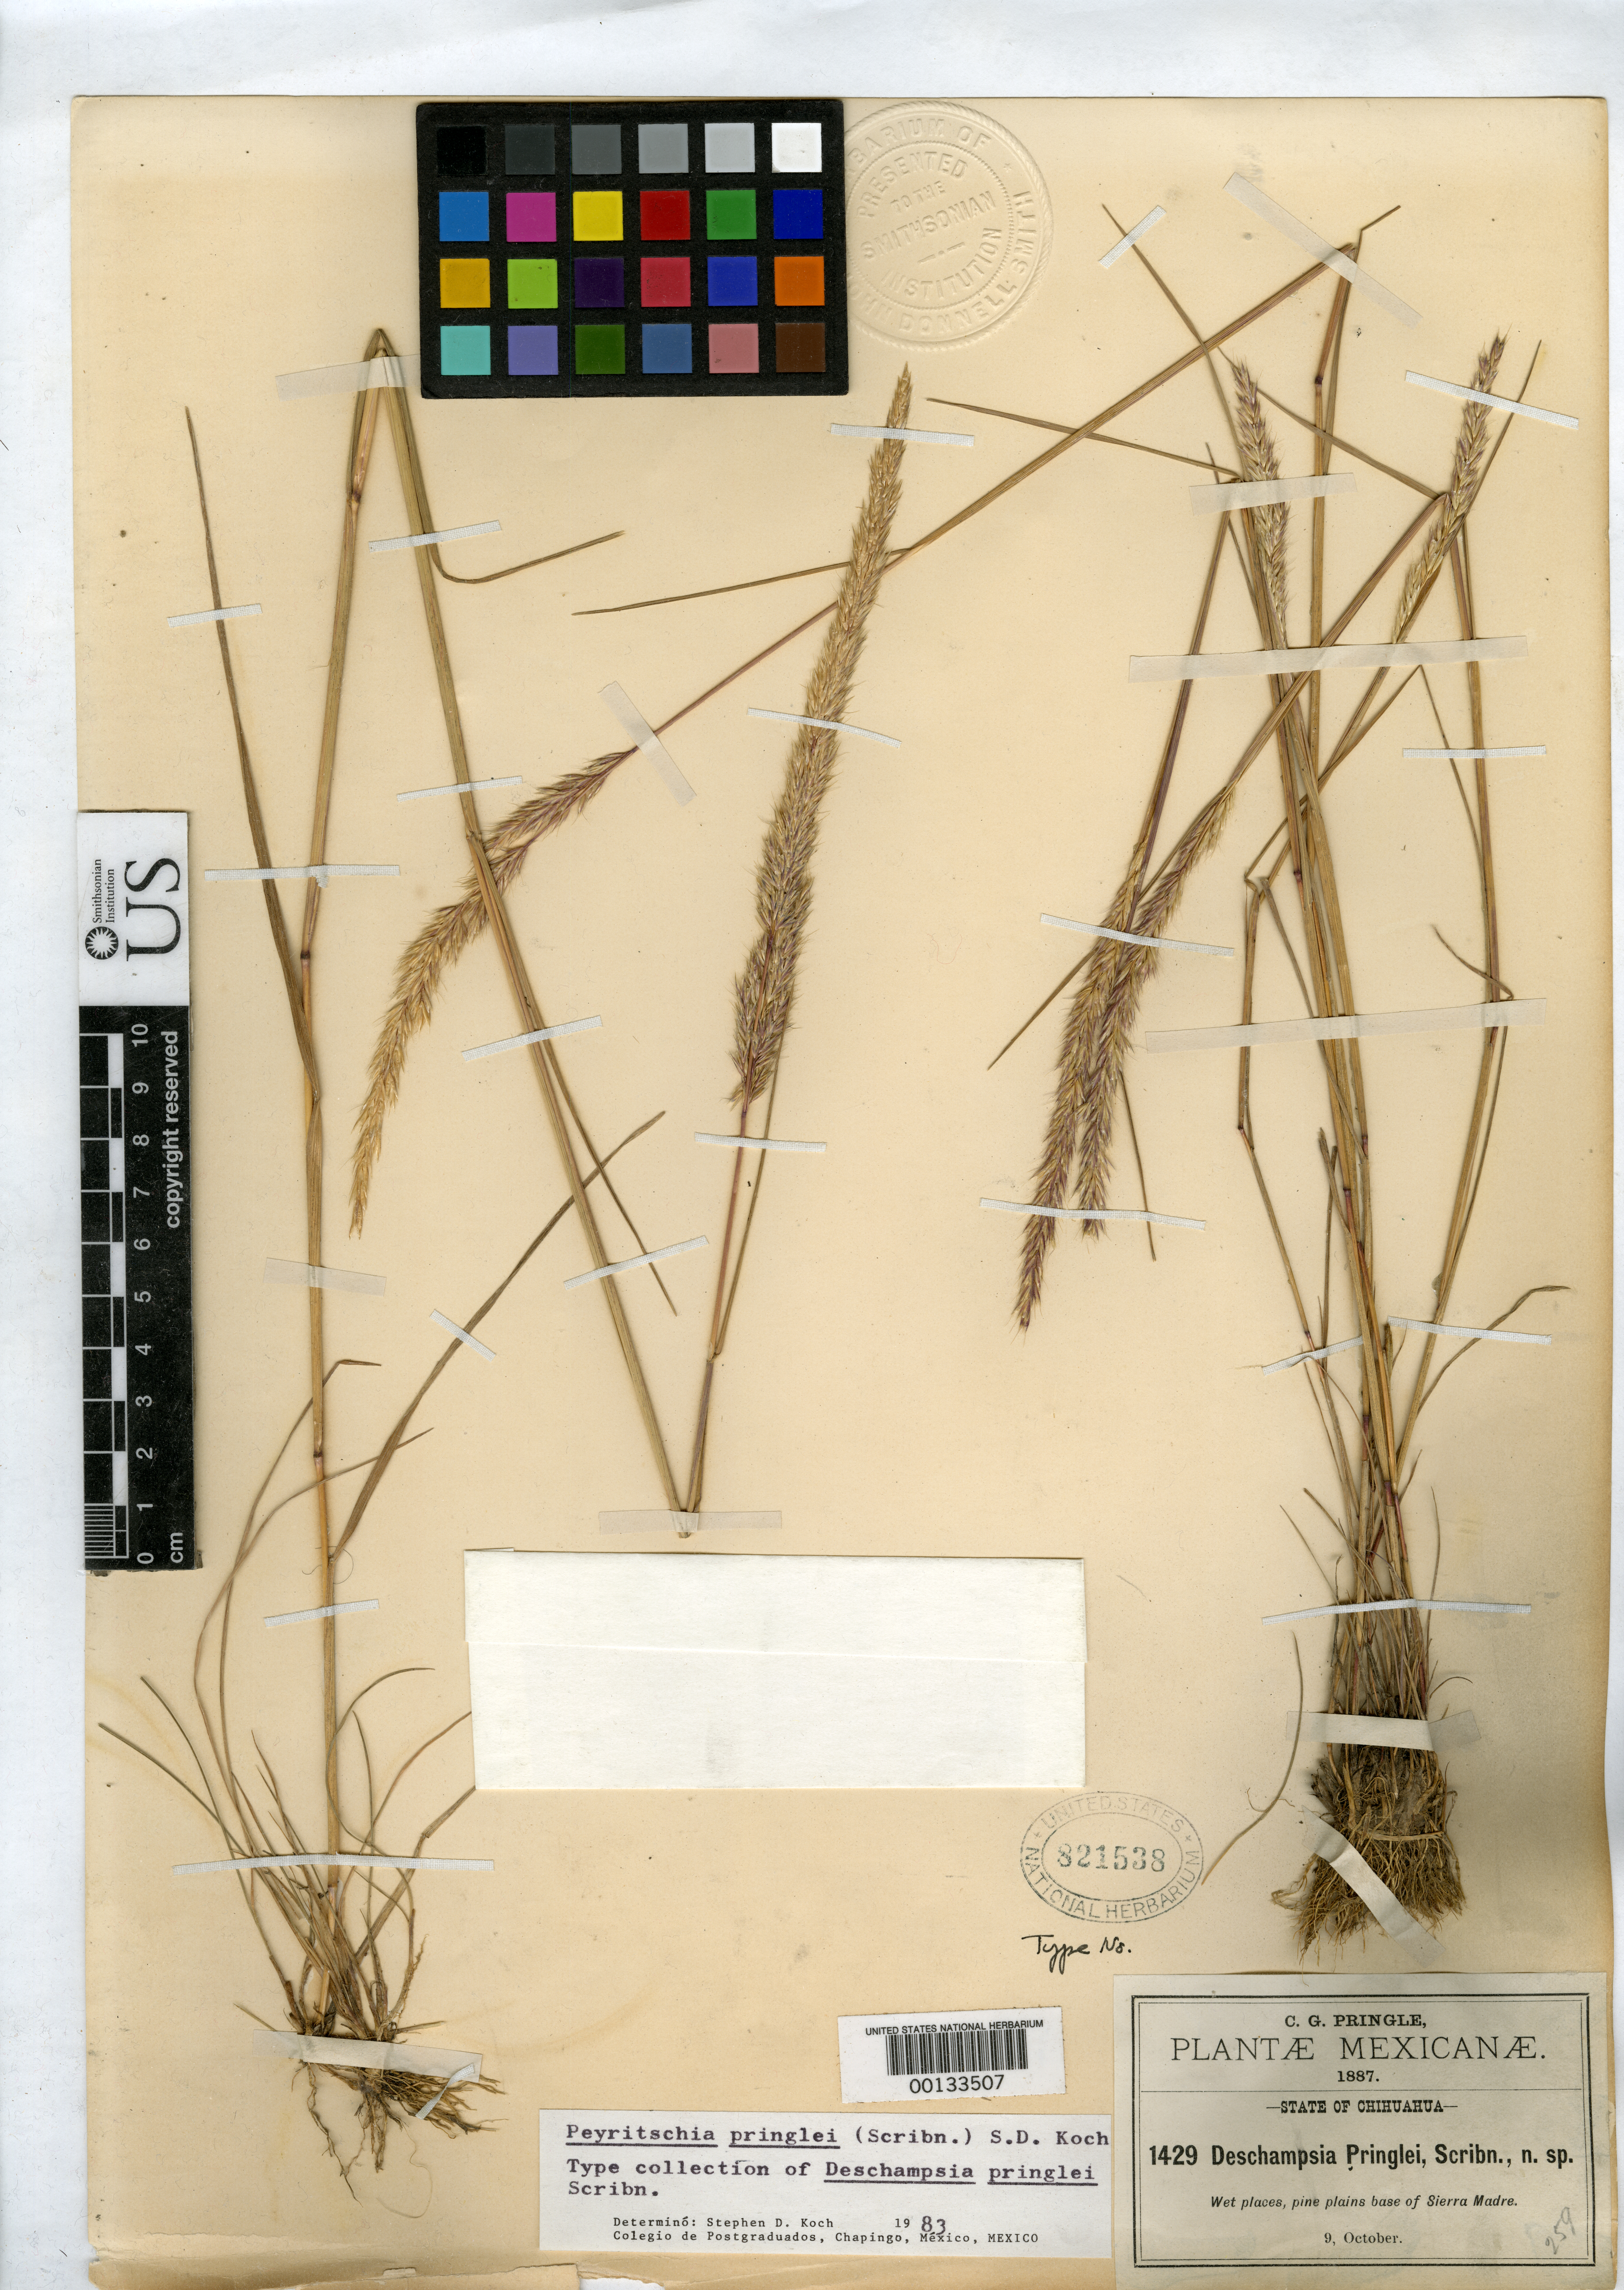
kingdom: Plantae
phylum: Tracheophyta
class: Liliopsida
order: Poales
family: Poaceae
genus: Deschampsia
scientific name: Deschampsia pringlei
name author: Scribn.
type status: Isotype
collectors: C. G. Pringle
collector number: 1429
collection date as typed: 09 Oct 1887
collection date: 1887-10-09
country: Mexico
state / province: Chihuahua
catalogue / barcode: US 821538